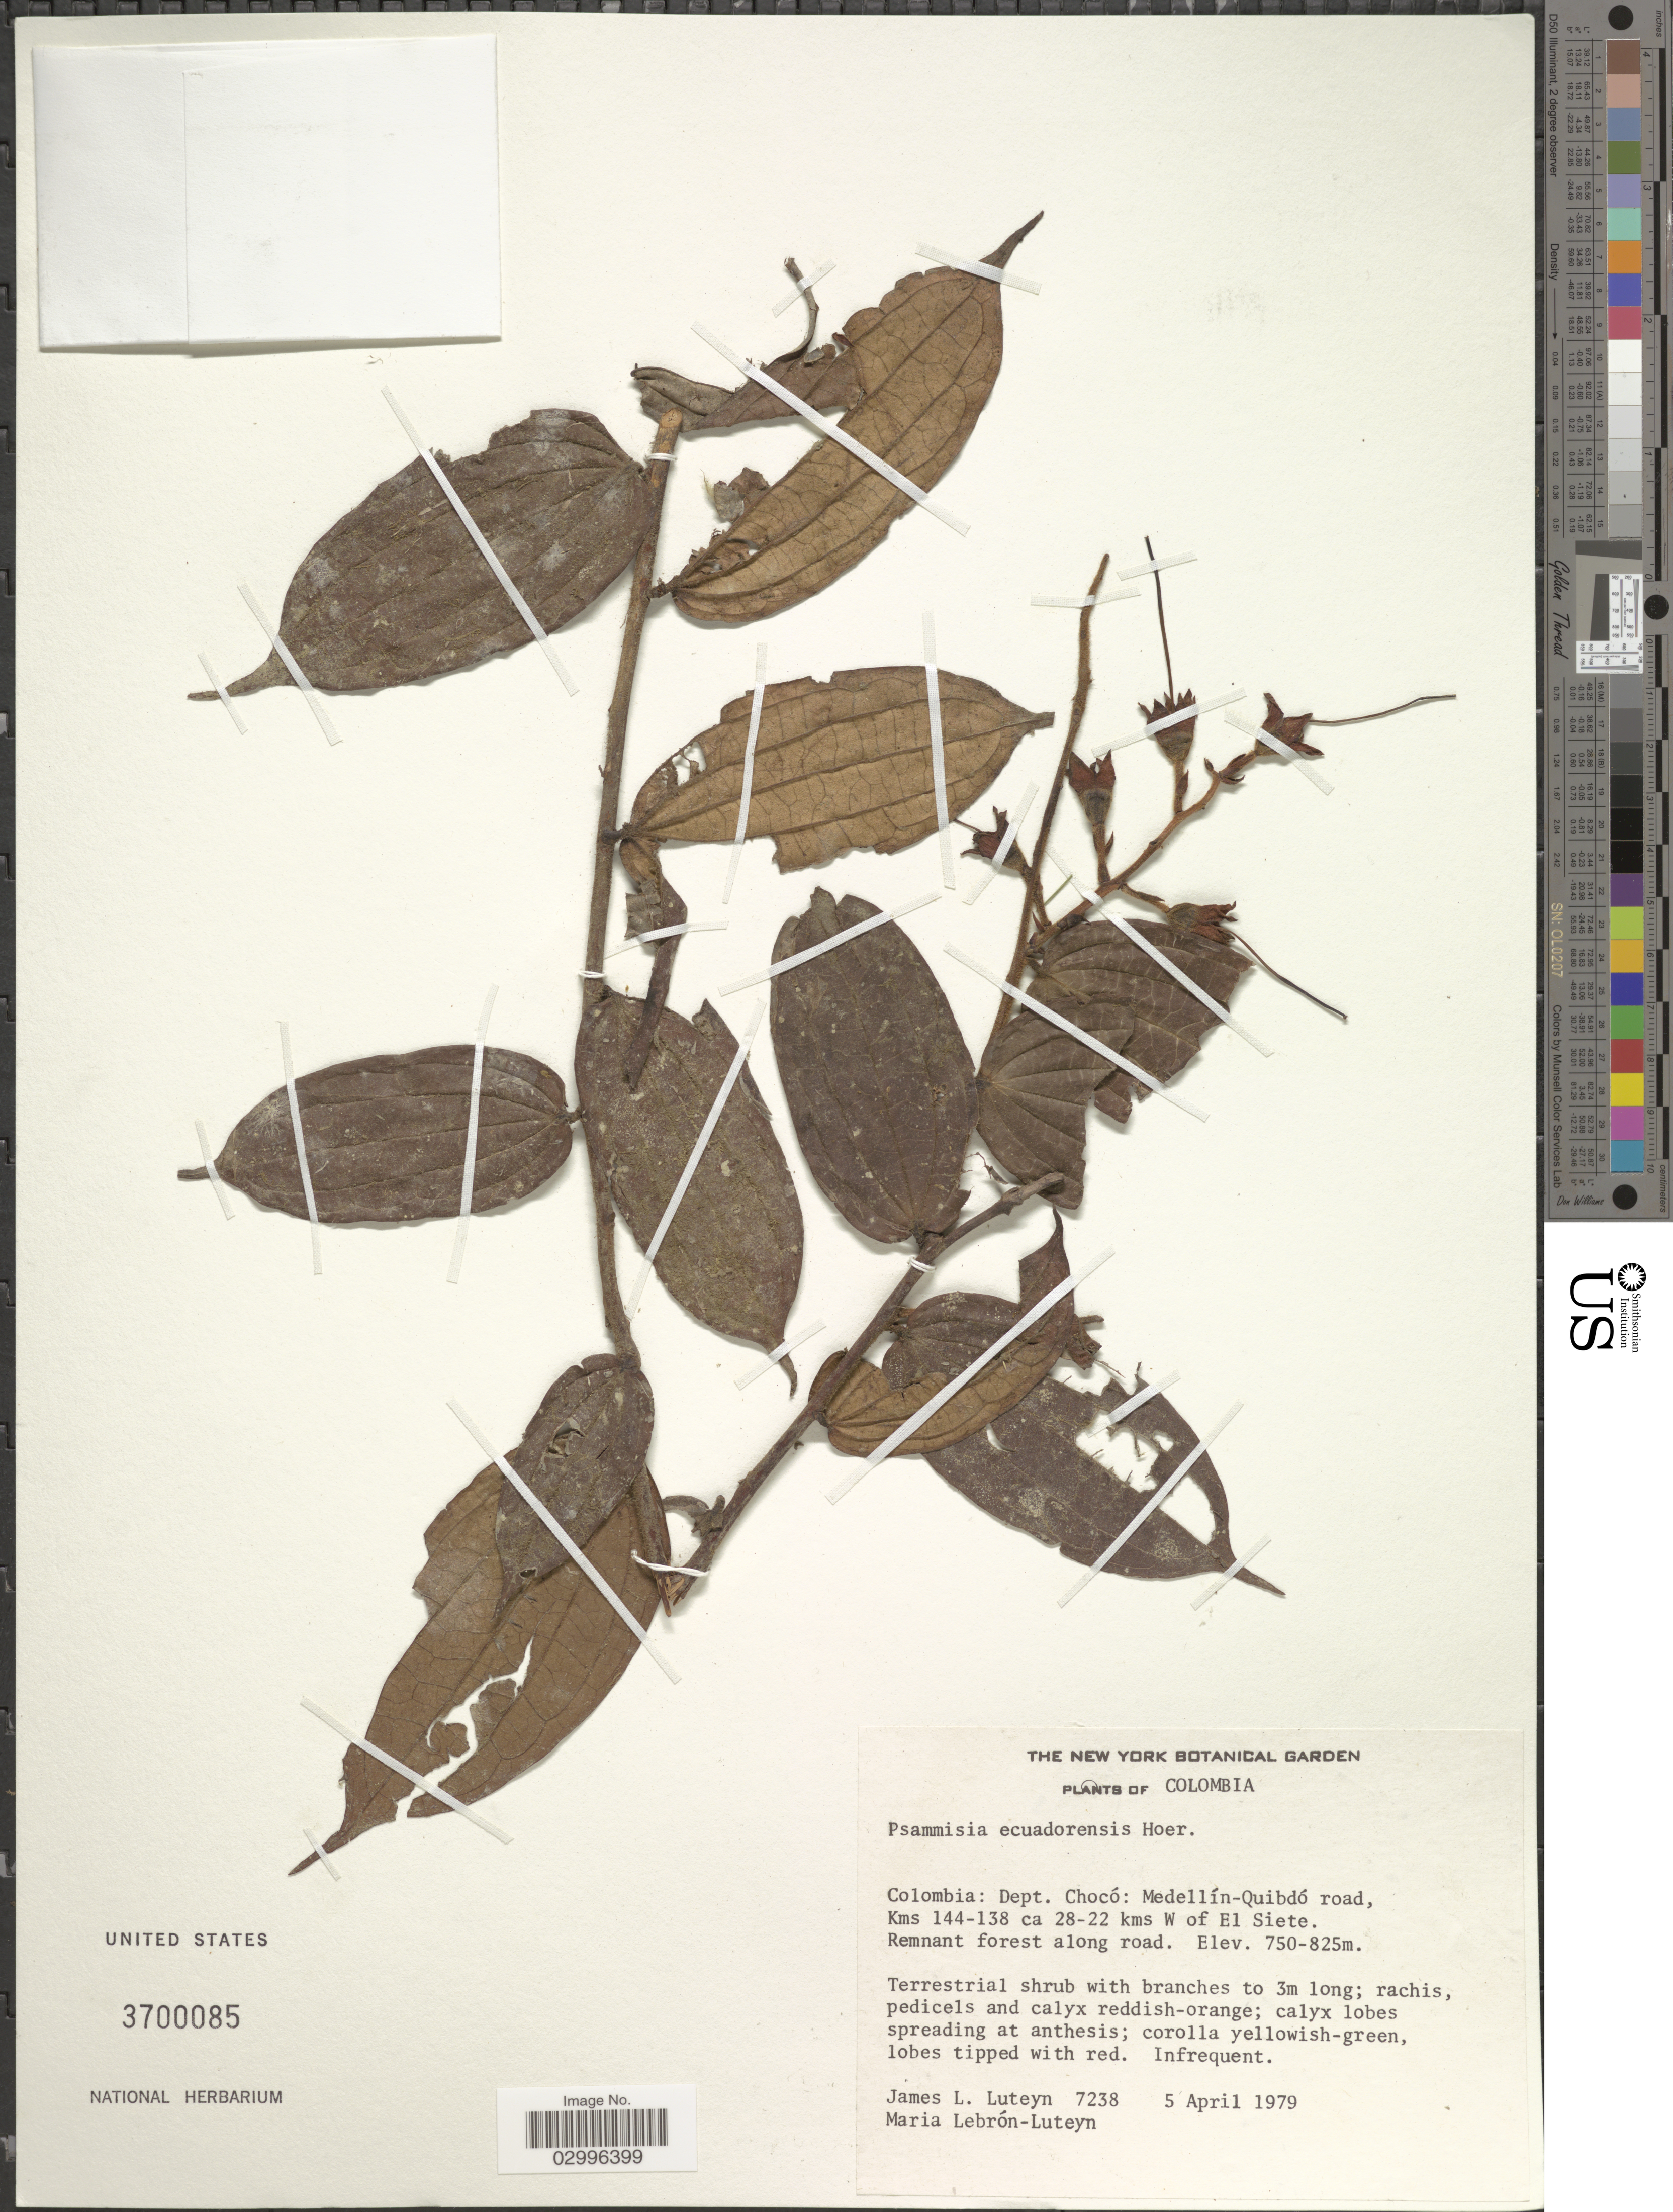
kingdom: Plantae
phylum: Tracheophyta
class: Magnoliopsida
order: Ericales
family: Ericaceae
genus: Psammisia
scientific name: Psammisia ecuadorensis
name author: Hoerold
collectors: J. L. Luteyn & M. L. Lebrón-Luteyn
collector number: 7238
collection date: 1979-04-05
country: Colombia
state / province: Chocó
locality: Dept. Chocó: Medellín-Quibdó road, Kms 144-138 ca 28-22 kms of El Siete.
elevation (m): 750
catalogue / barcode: US 3700085